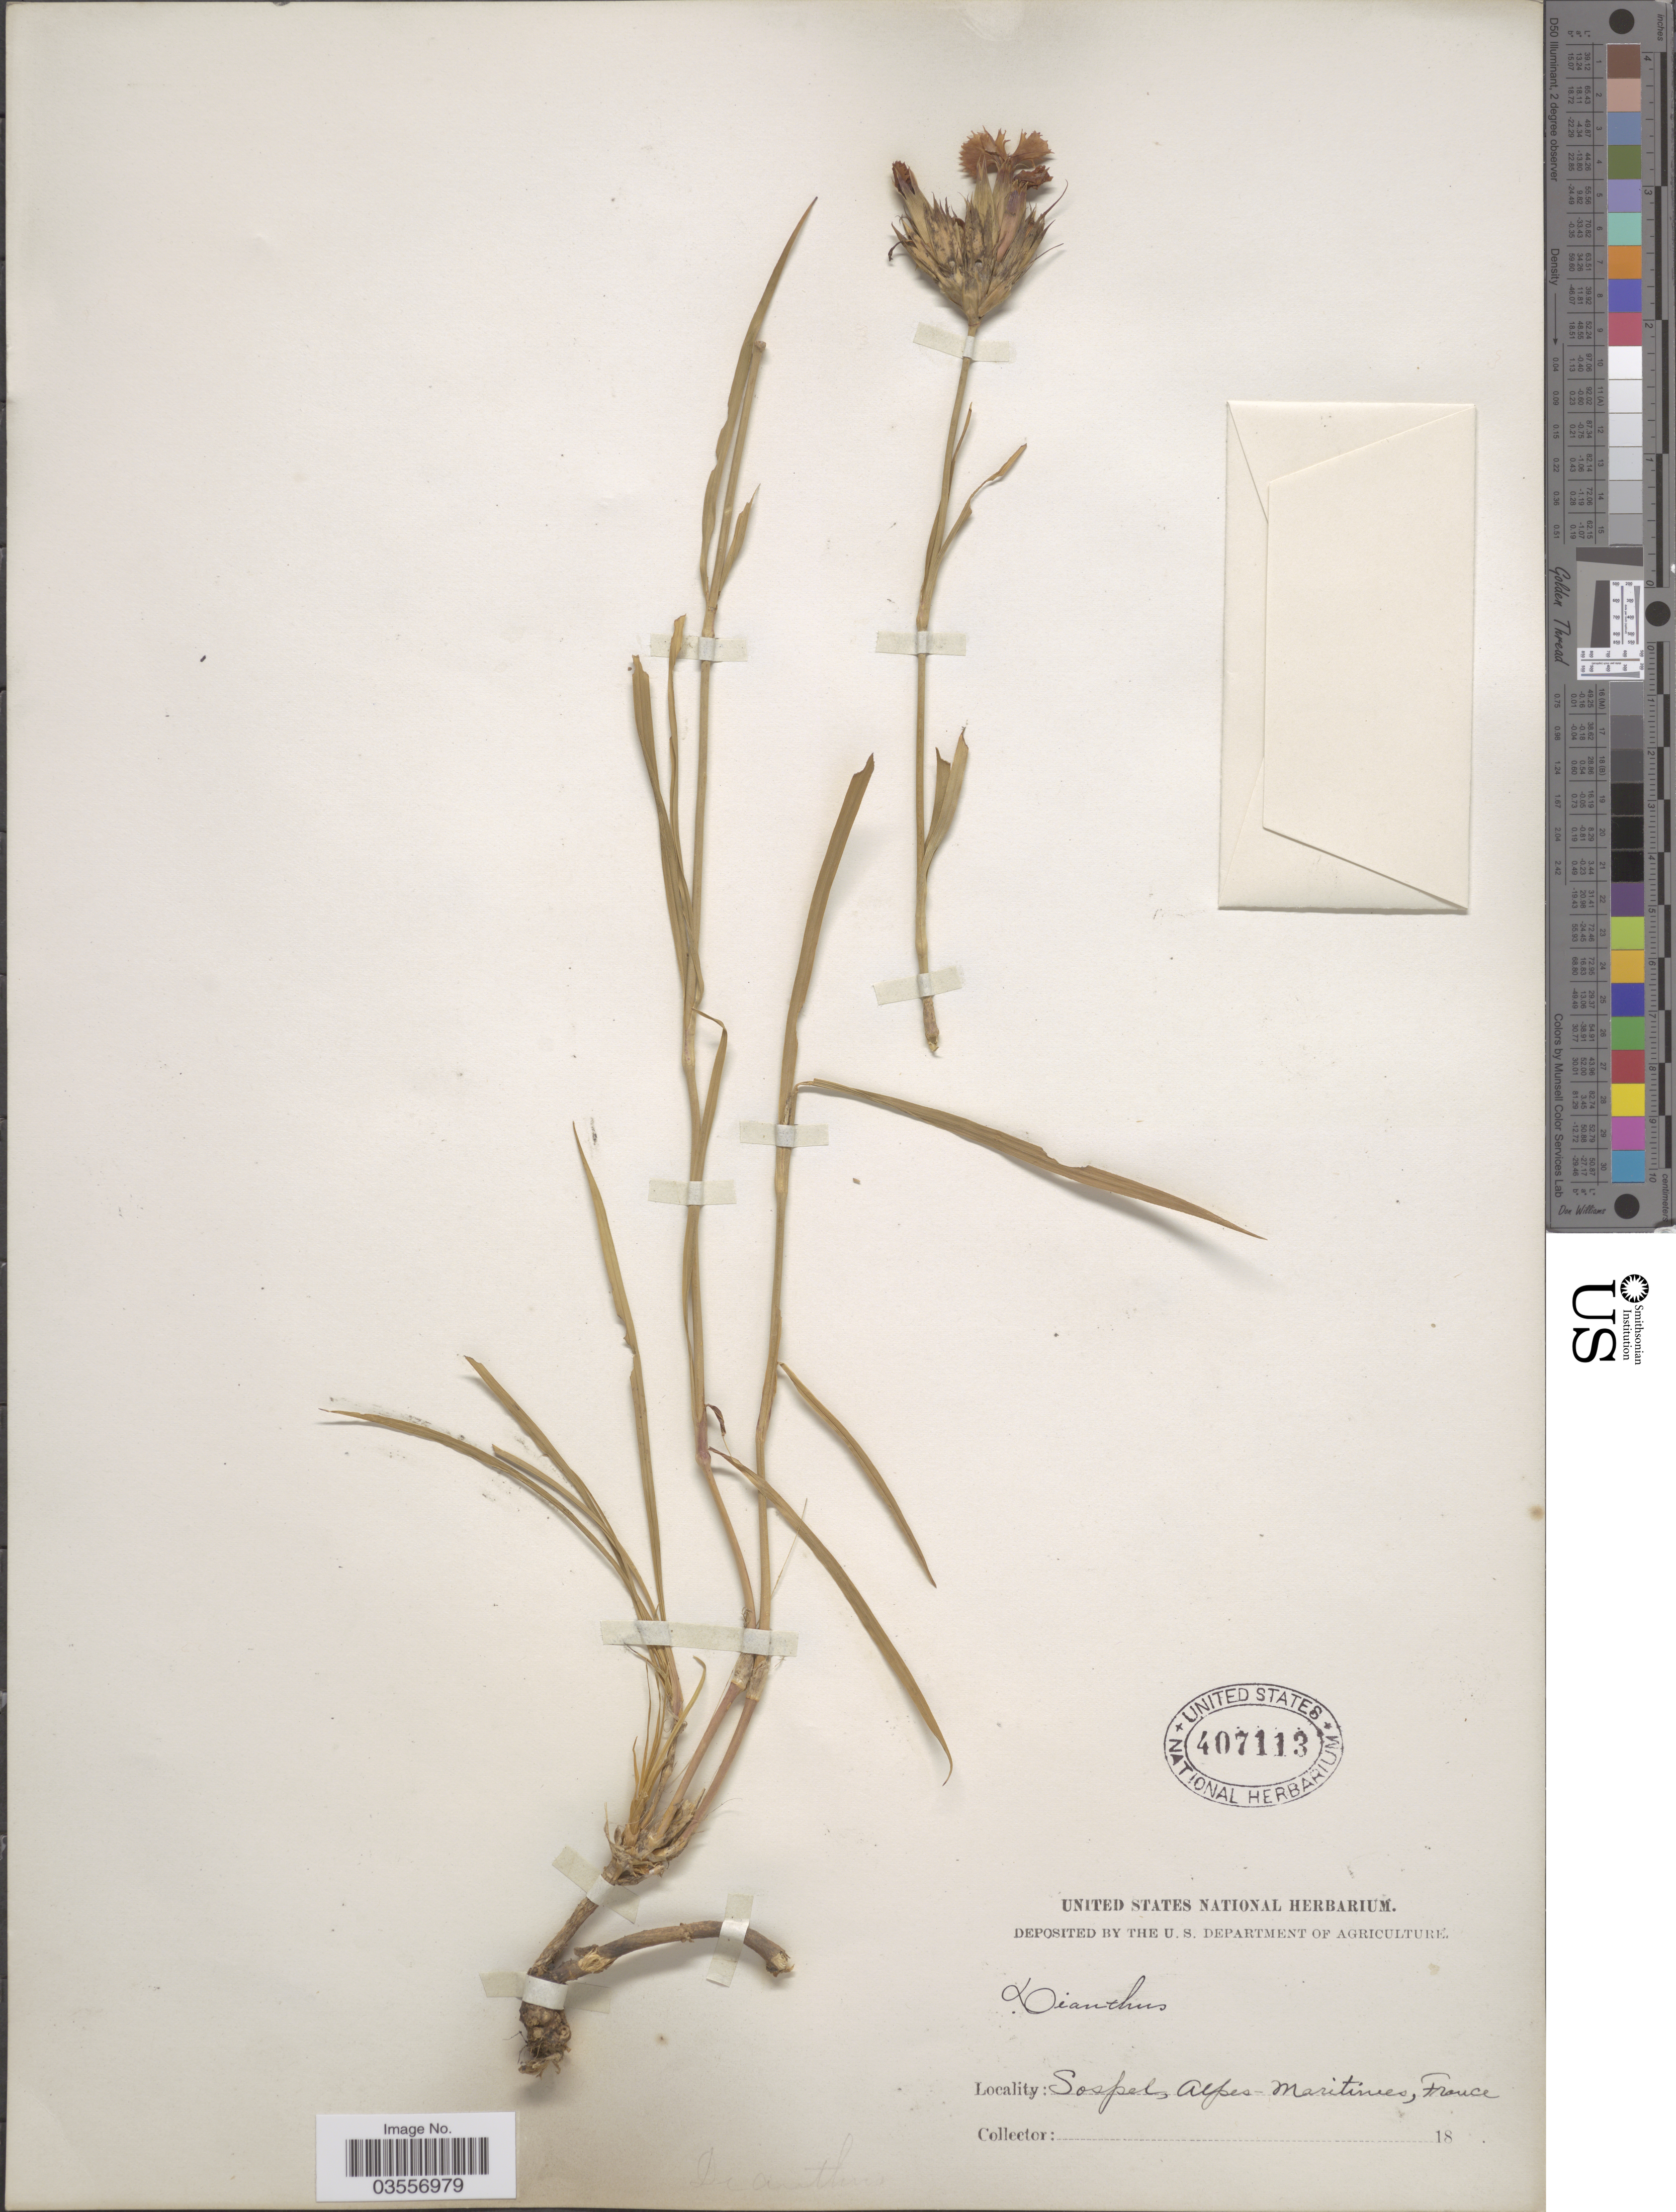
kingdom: Plantae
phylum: Tracheophyta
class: Magnoliopsida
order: Caryophyllales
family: Caryophyllaceae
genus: Dianthus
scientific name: Dianthus sp.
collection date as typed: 18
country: France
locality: Sospel, Alpes-Maritimes.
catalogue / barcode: US 407113